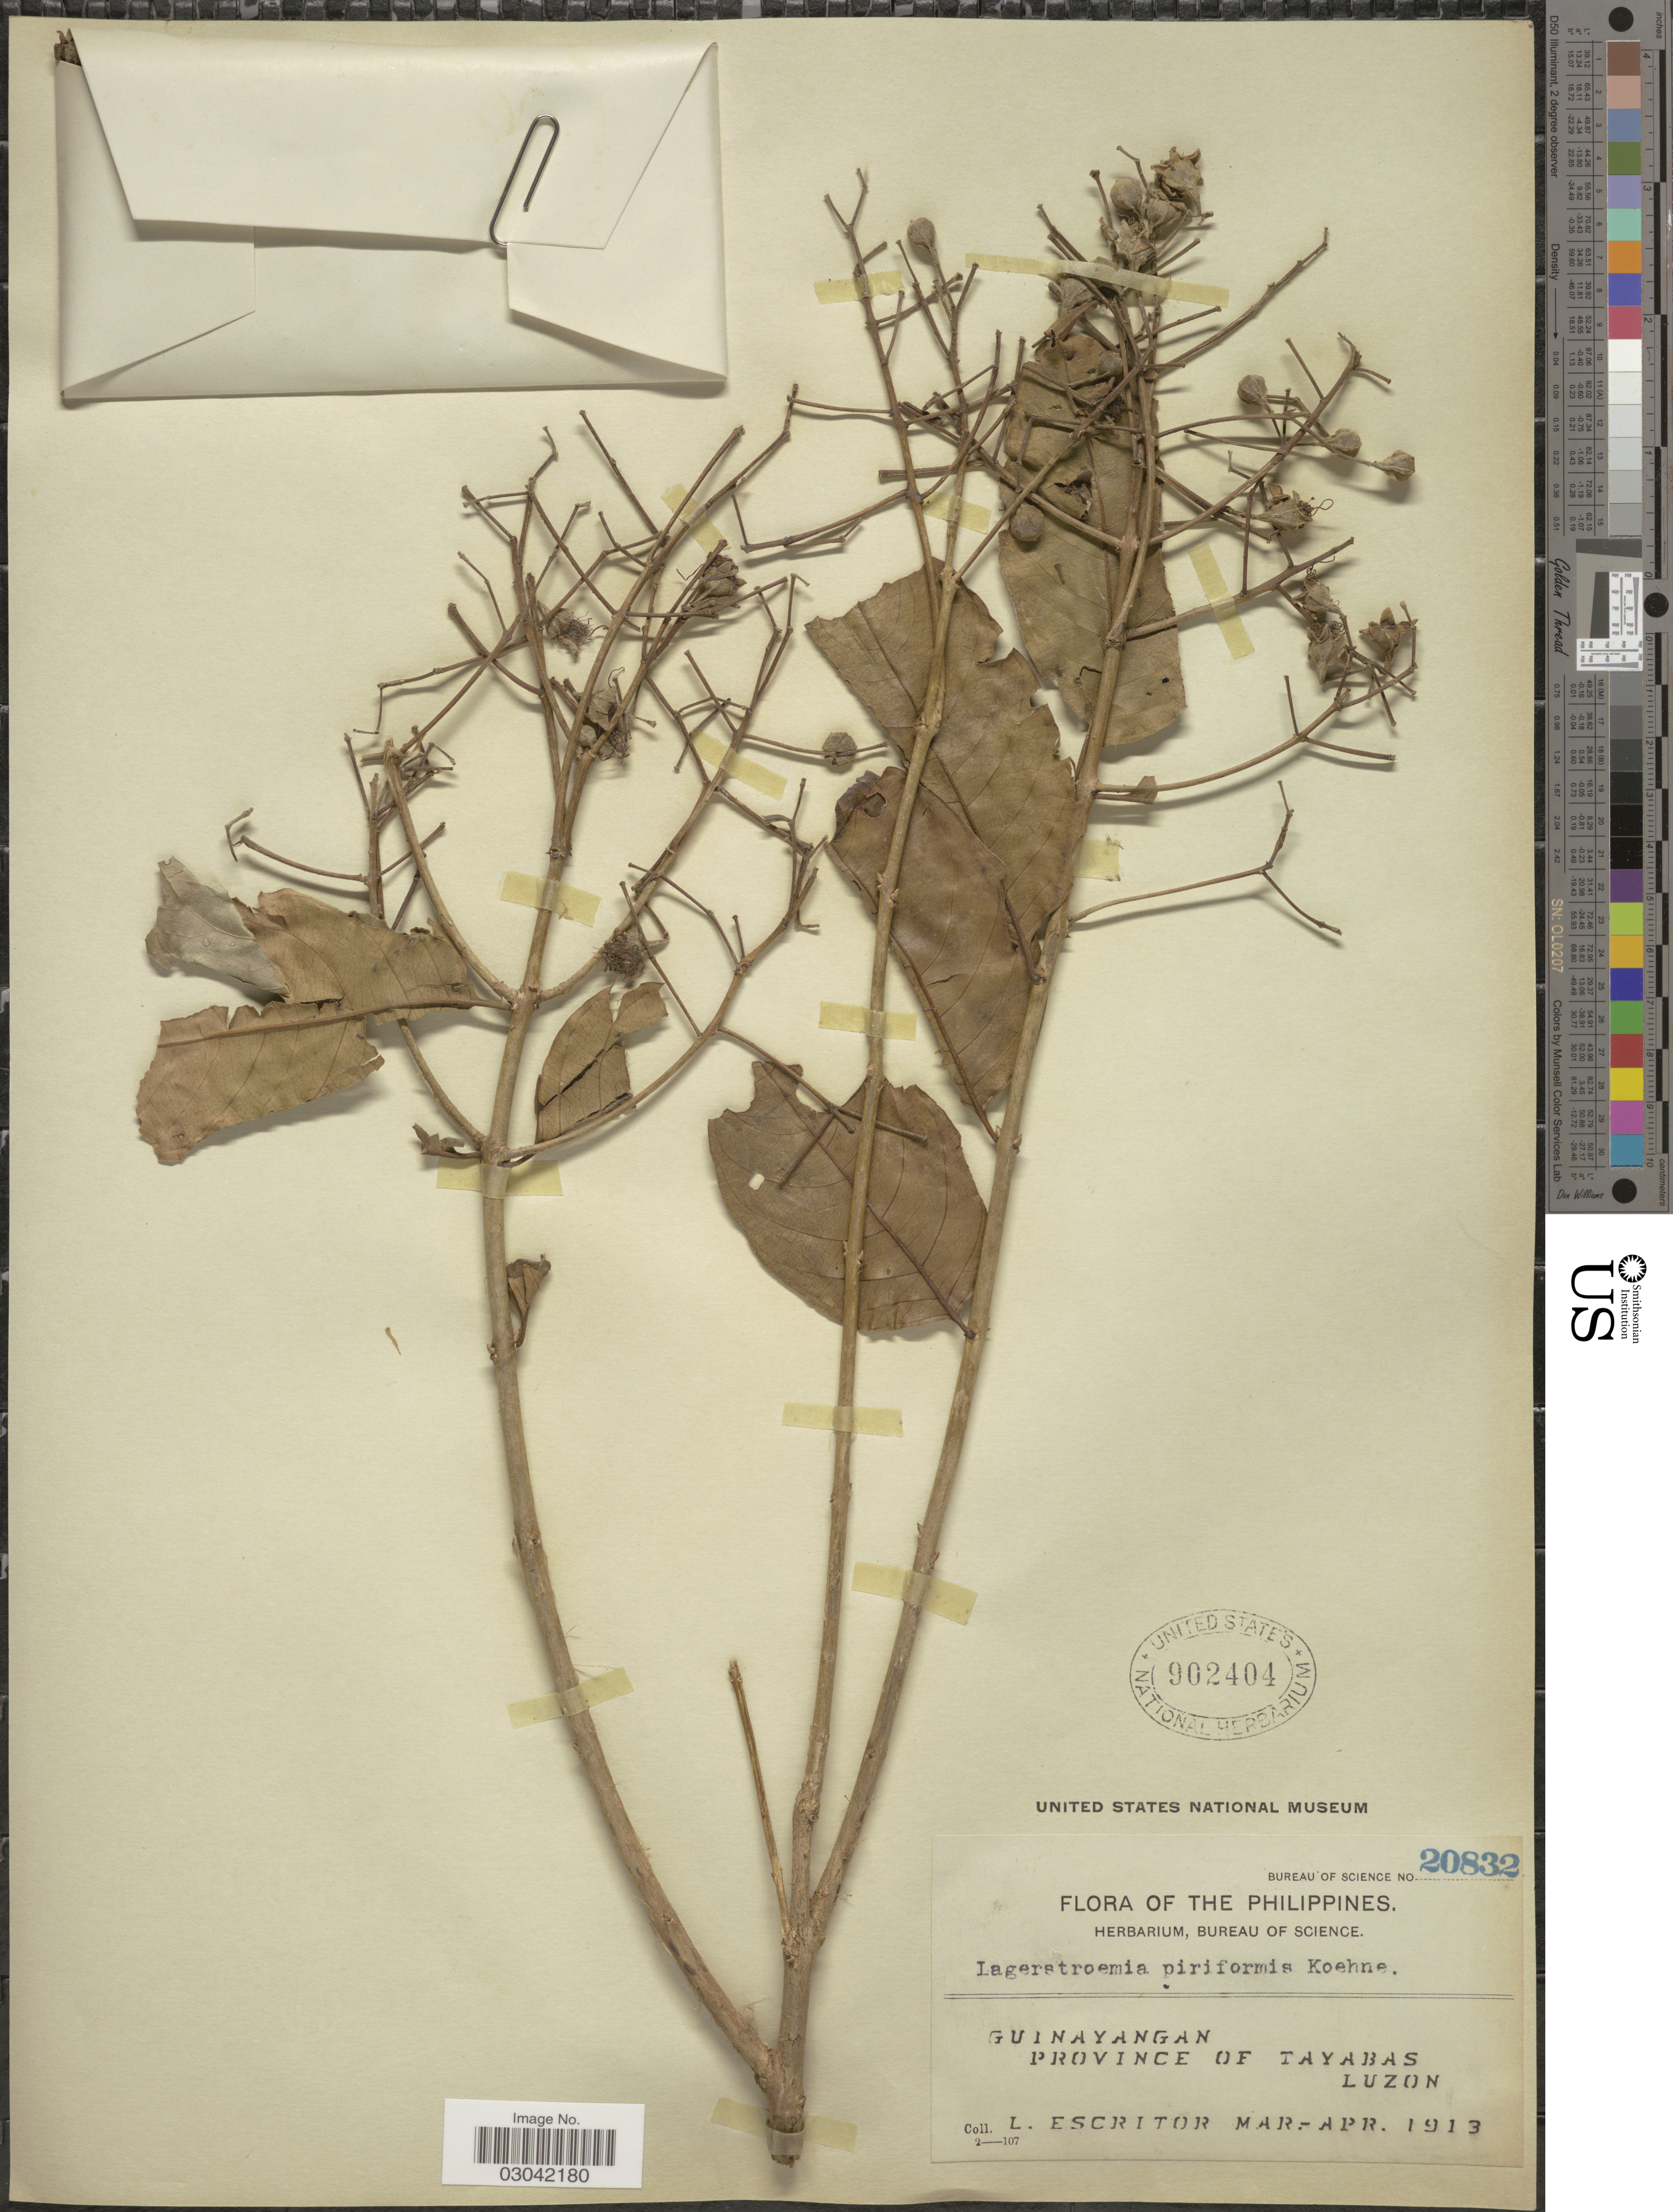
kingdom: Plantae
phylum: Tracheophyta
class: Magnoliopsida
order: Myrtales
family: Lythraceae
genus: Lagerstroemia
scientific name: Lagerstroemia piriformis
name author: Koehne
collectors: L. Escritor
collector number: Bureau of Science 20832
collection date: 1913-03/1913-04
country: Philippines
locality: Guinayangan. Province of Tayabas, Luzon.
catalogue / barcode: US 902404